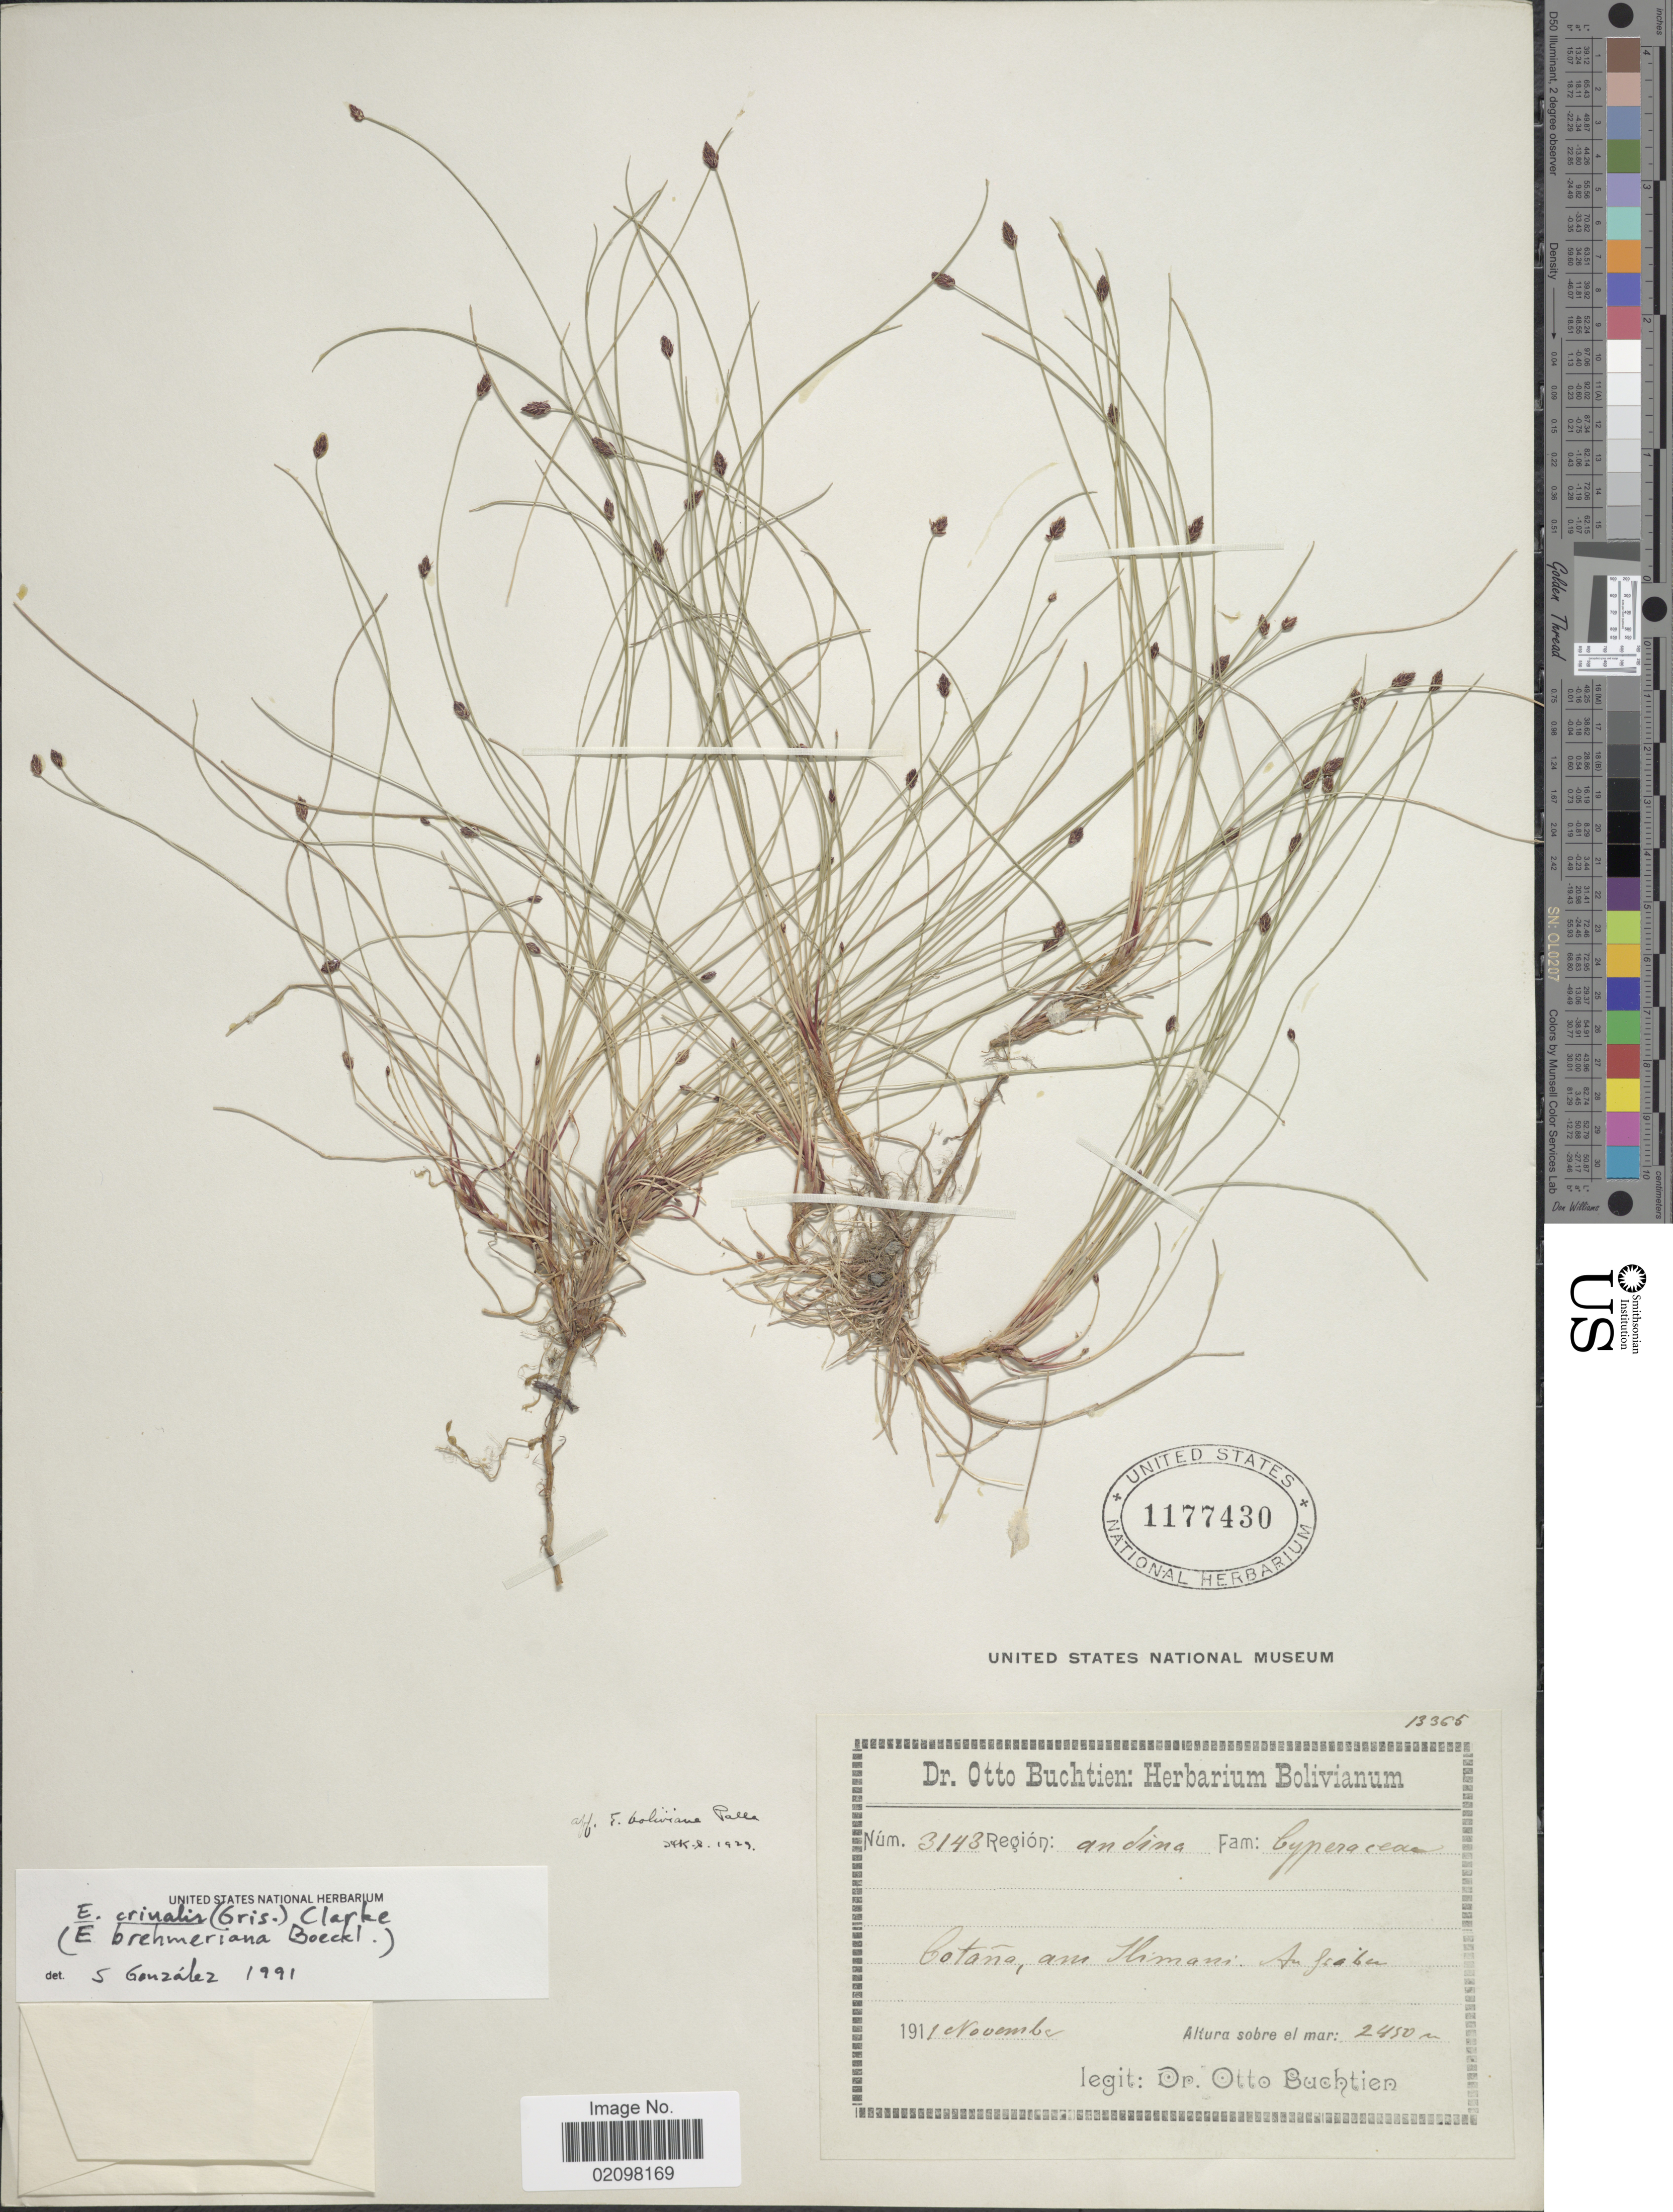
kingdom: Plantae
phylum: Tracheophyta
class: Liliopsida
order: Poales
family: Cyperaceae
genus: Eleocharis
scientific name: Eleocharis crinalis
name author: (Griseb.) C.B. Clarke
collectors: O. Buchtien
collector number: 3143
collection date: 1911-11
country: Bolivia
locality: Cotaña, am Illimani. Región: andina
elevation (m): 2450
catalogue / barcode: US 1177430